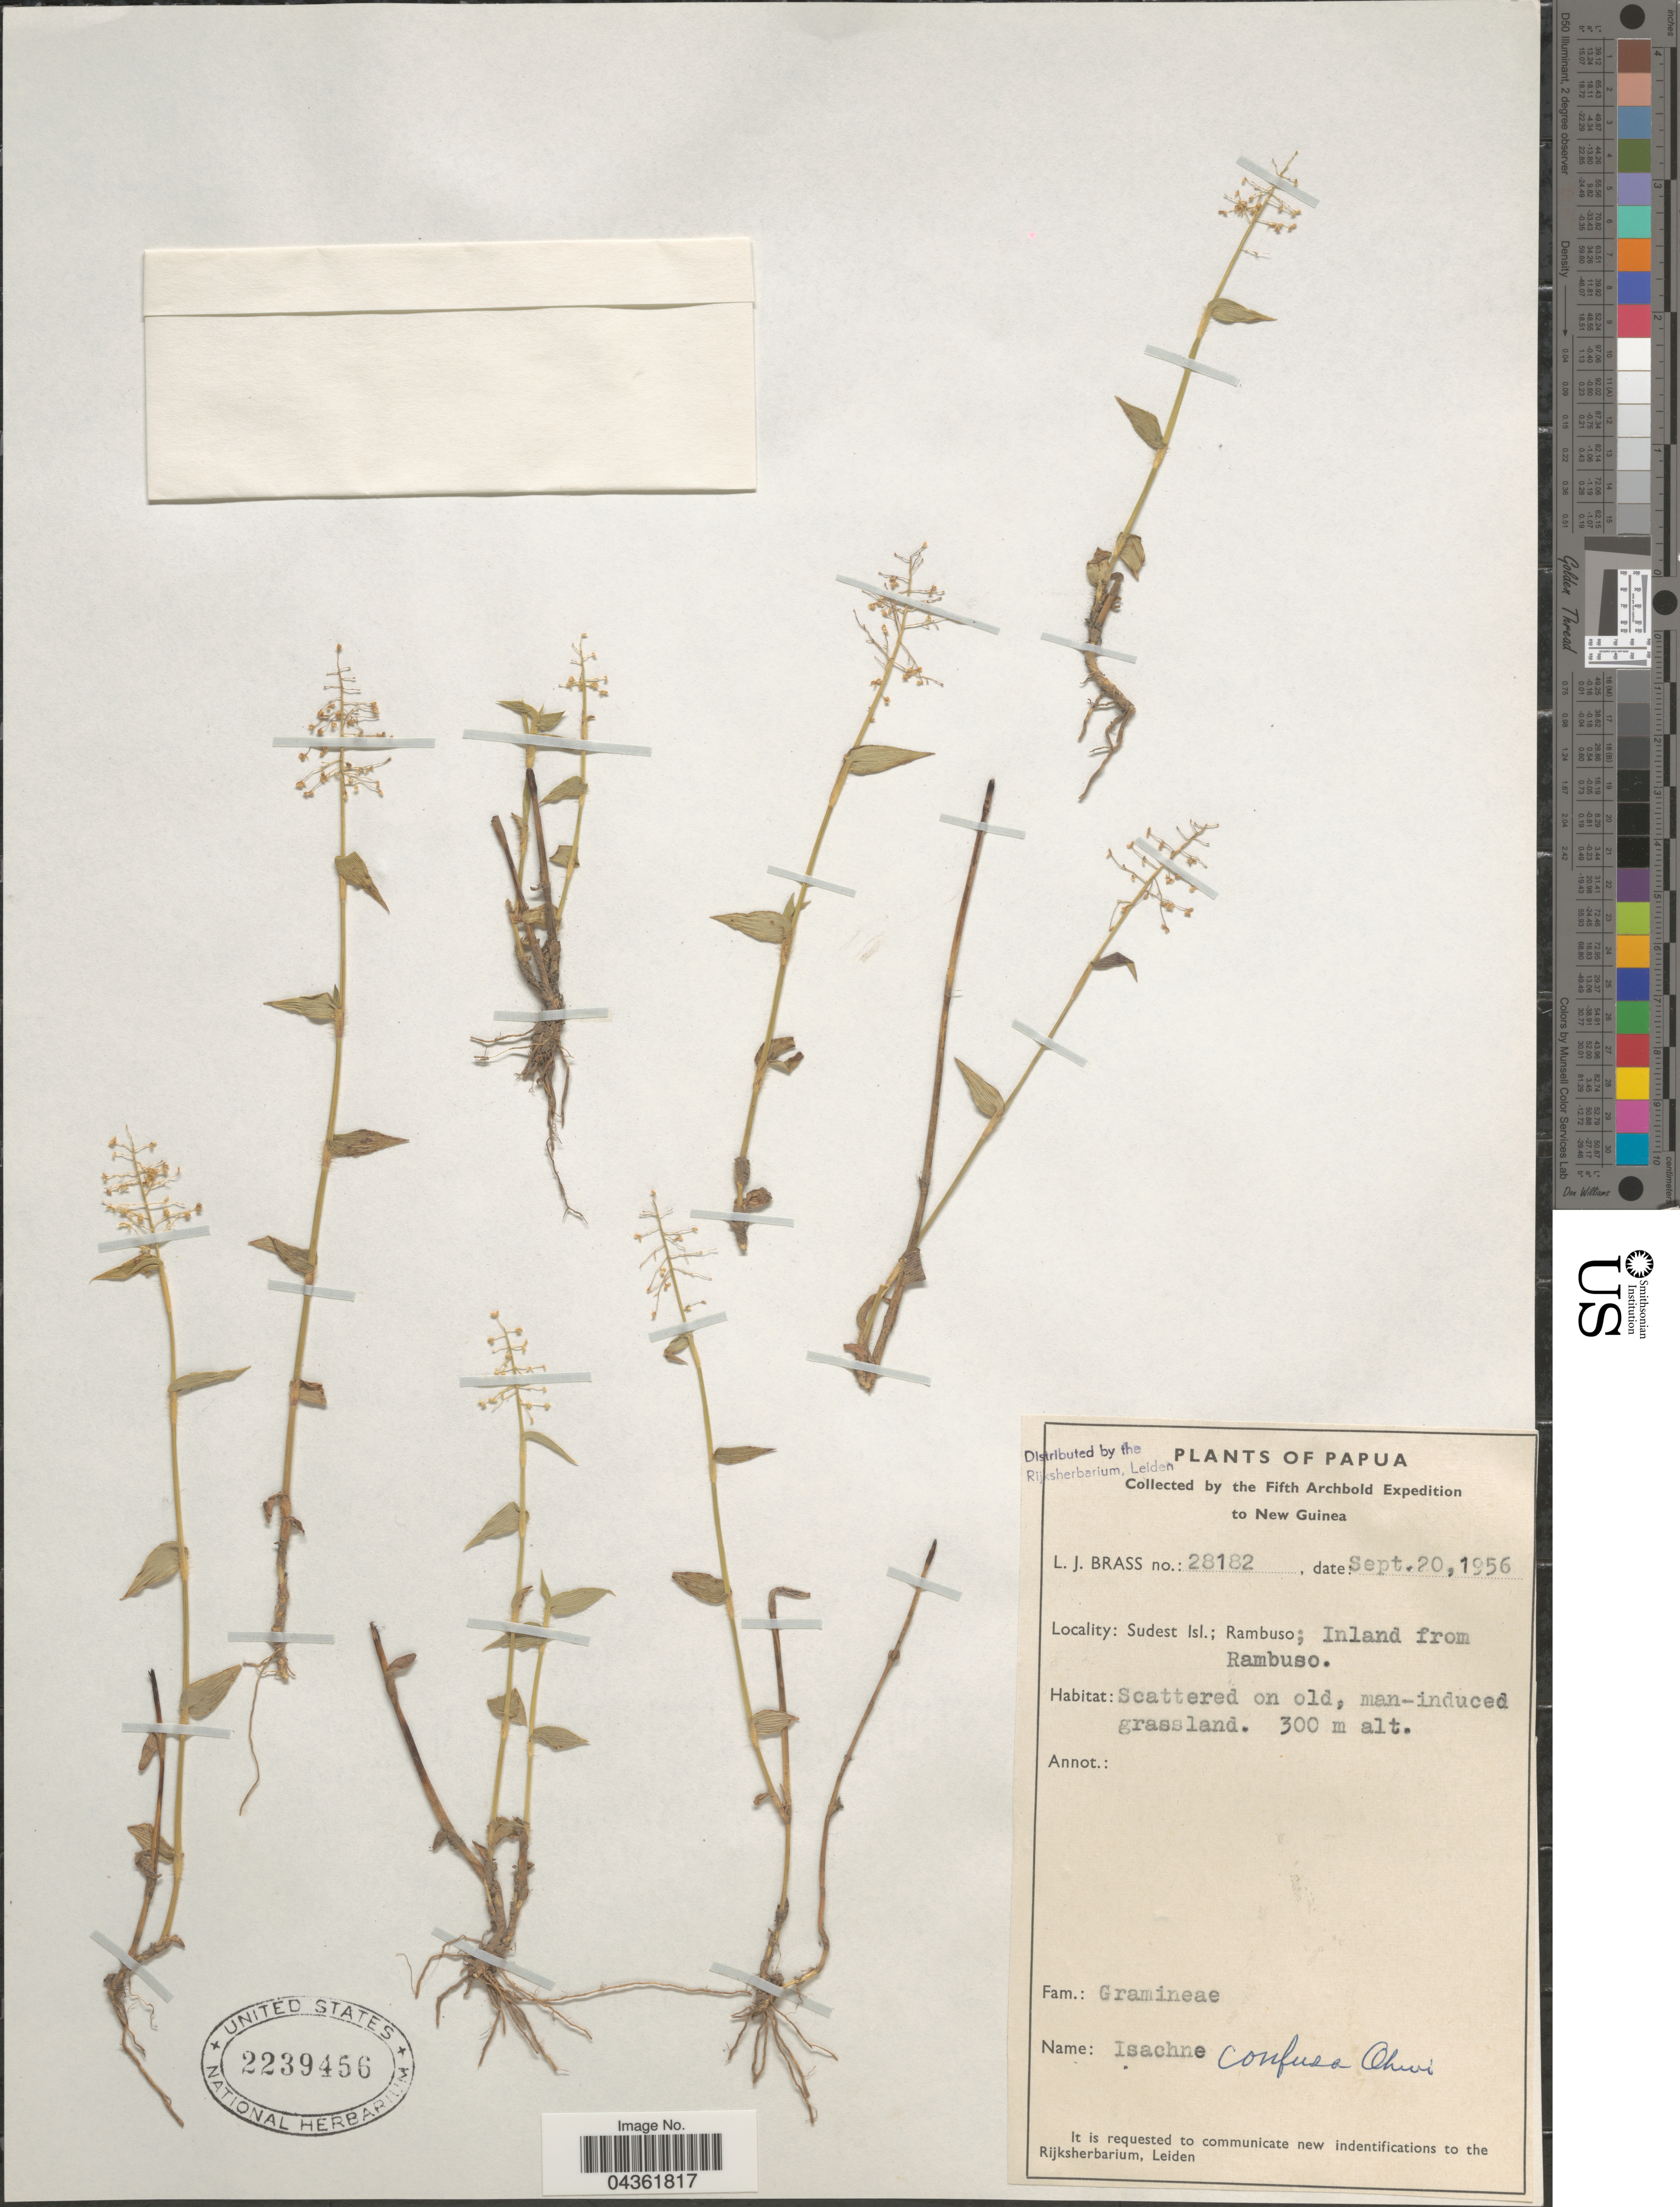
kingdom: Plantae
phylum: Tracheophyta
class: Liliopsida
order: Poales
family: Poaceae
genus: Isachne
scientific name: Isachne confusa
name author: Ohwi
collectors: L. J. Brass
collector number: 28182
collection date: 1956-09-20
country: Papua New Guinea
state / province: Milne Bay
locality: Papua. The Fifth Archbold Expedition to New Guinea. Sudest Isl.; Rambuso; Inland from Rambuso.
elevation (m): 300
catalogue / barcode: US 2239456